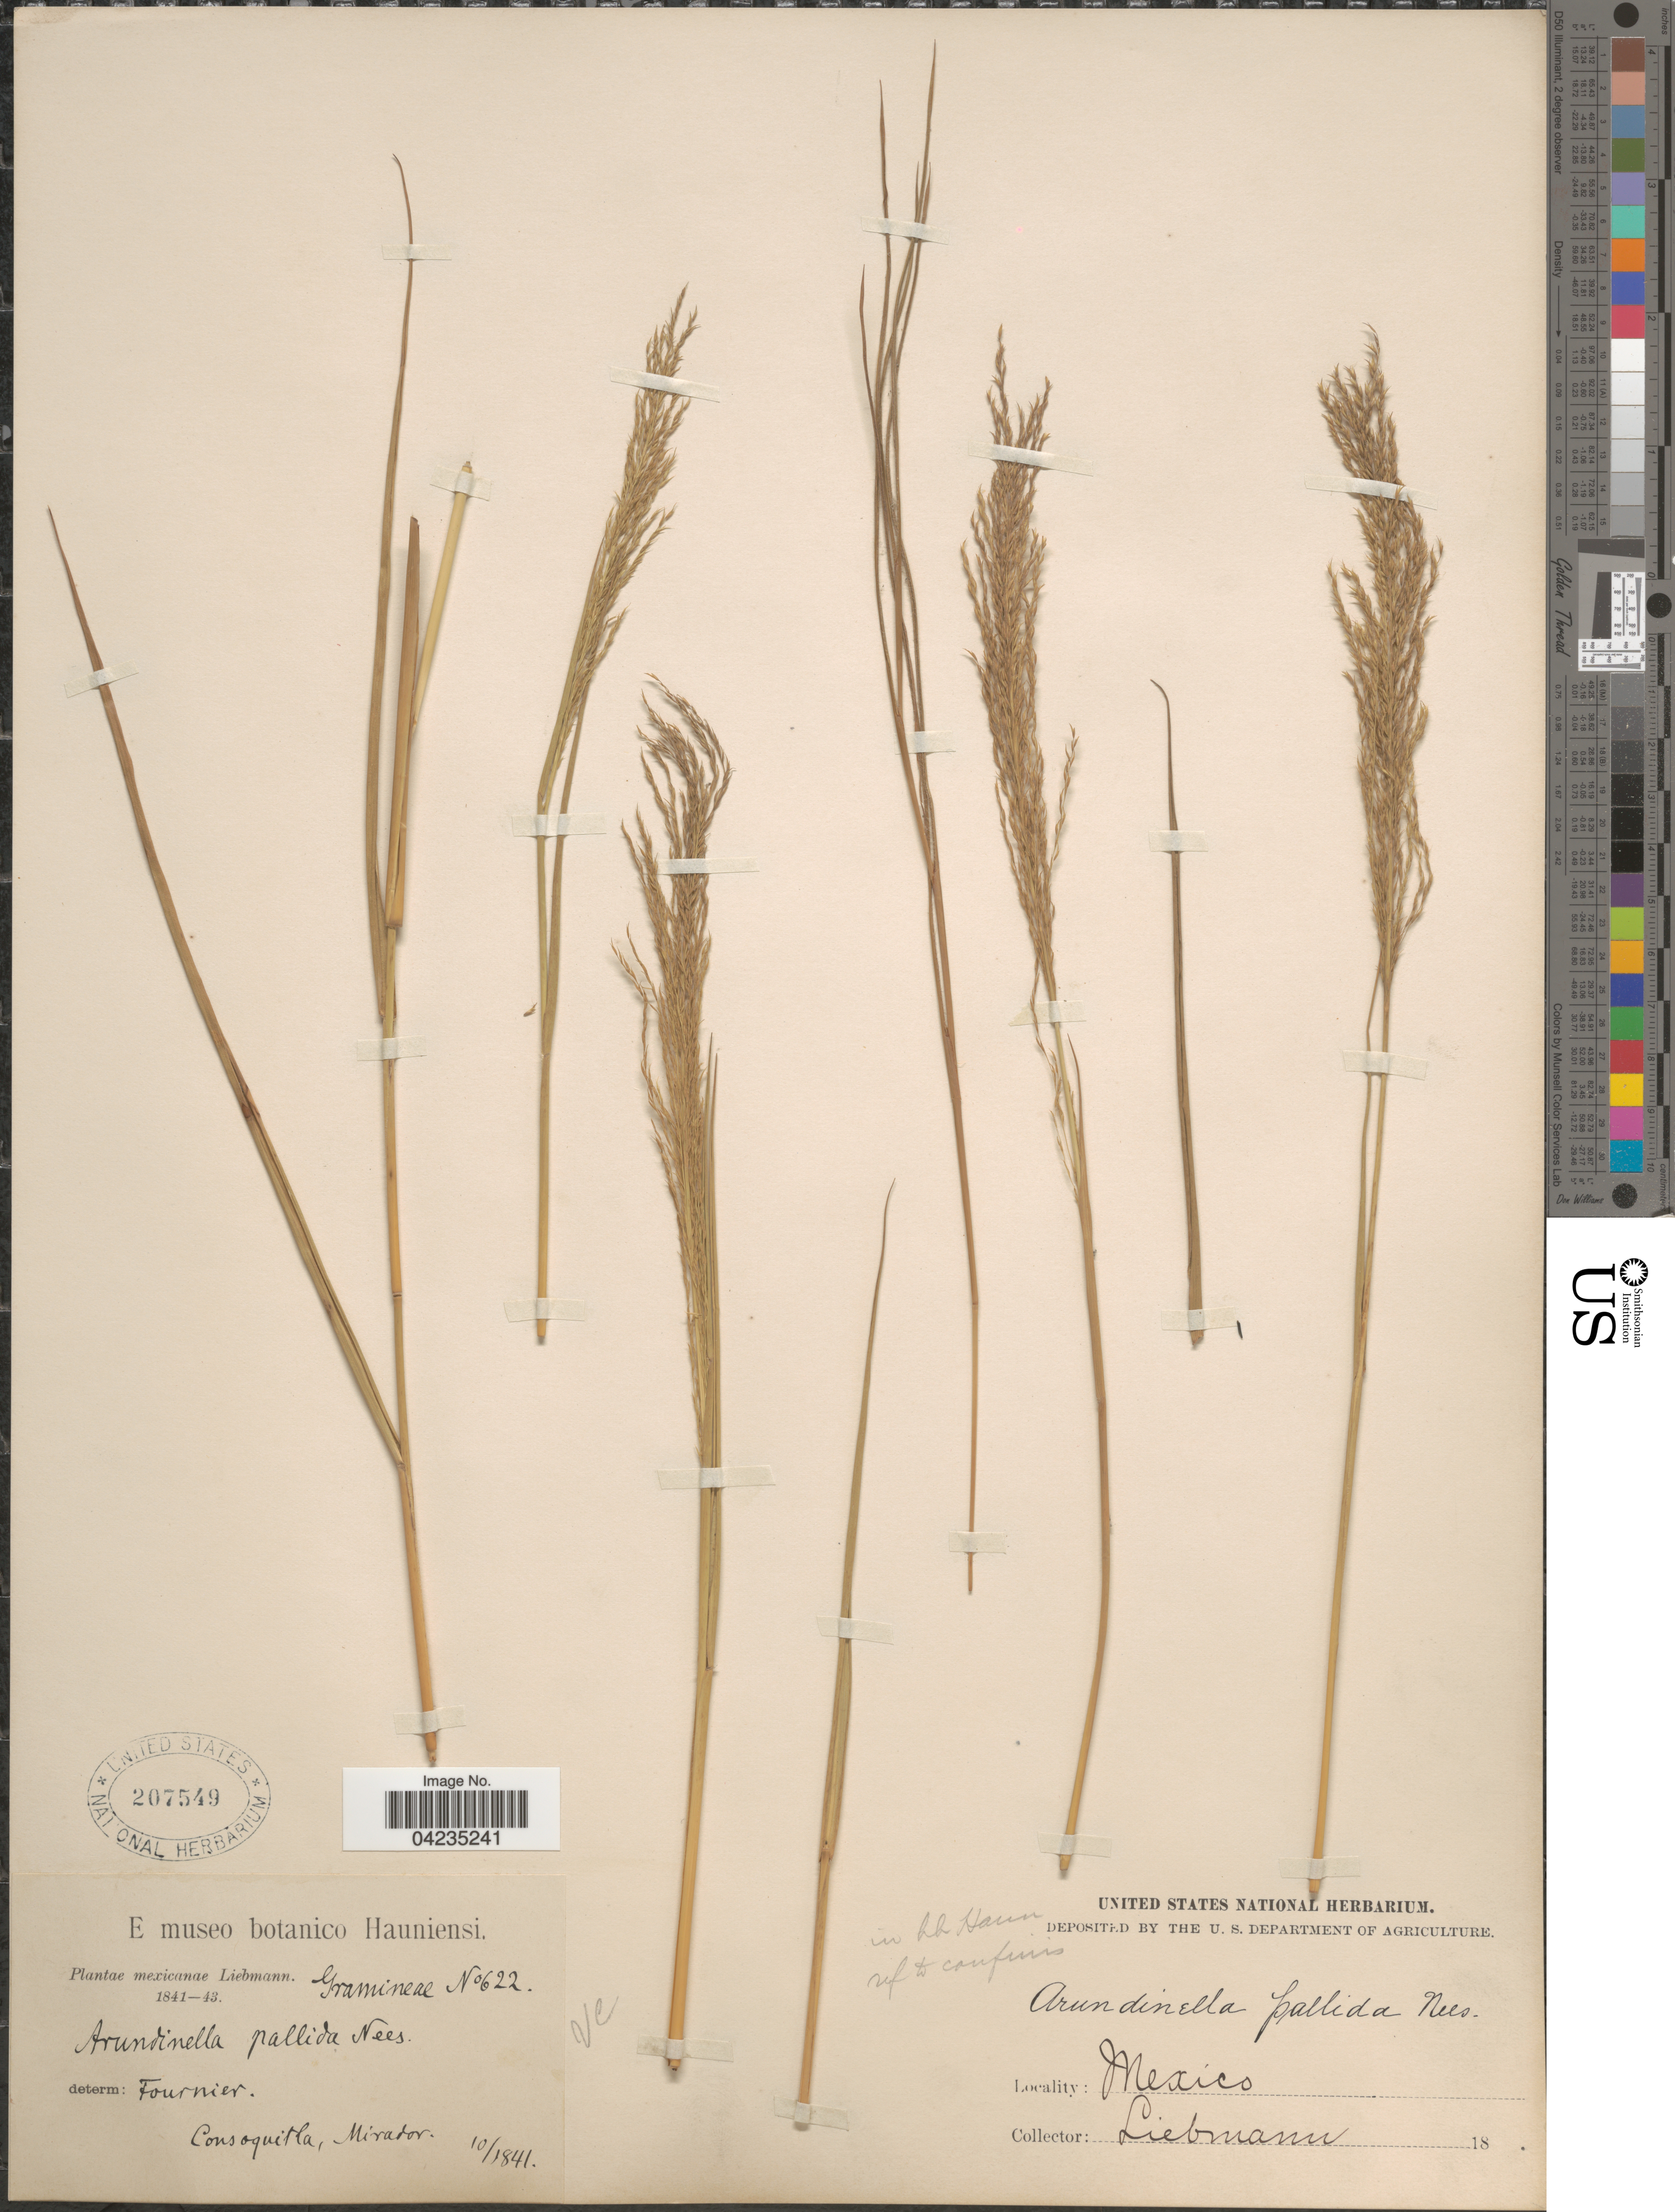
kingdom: Plantae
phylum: Tracheophyta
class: Liliopsida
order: Poales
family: Poaceae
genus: Arundinella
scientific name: Arundinella hispida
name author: (Humb. & Bonpl. ex Willd.) Kuntze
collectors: Liebmann, --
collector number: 622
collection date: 1841-10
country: Mexico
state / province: Veracruz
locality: VC. Consoquitla, Mirador.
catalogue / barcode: US 207549